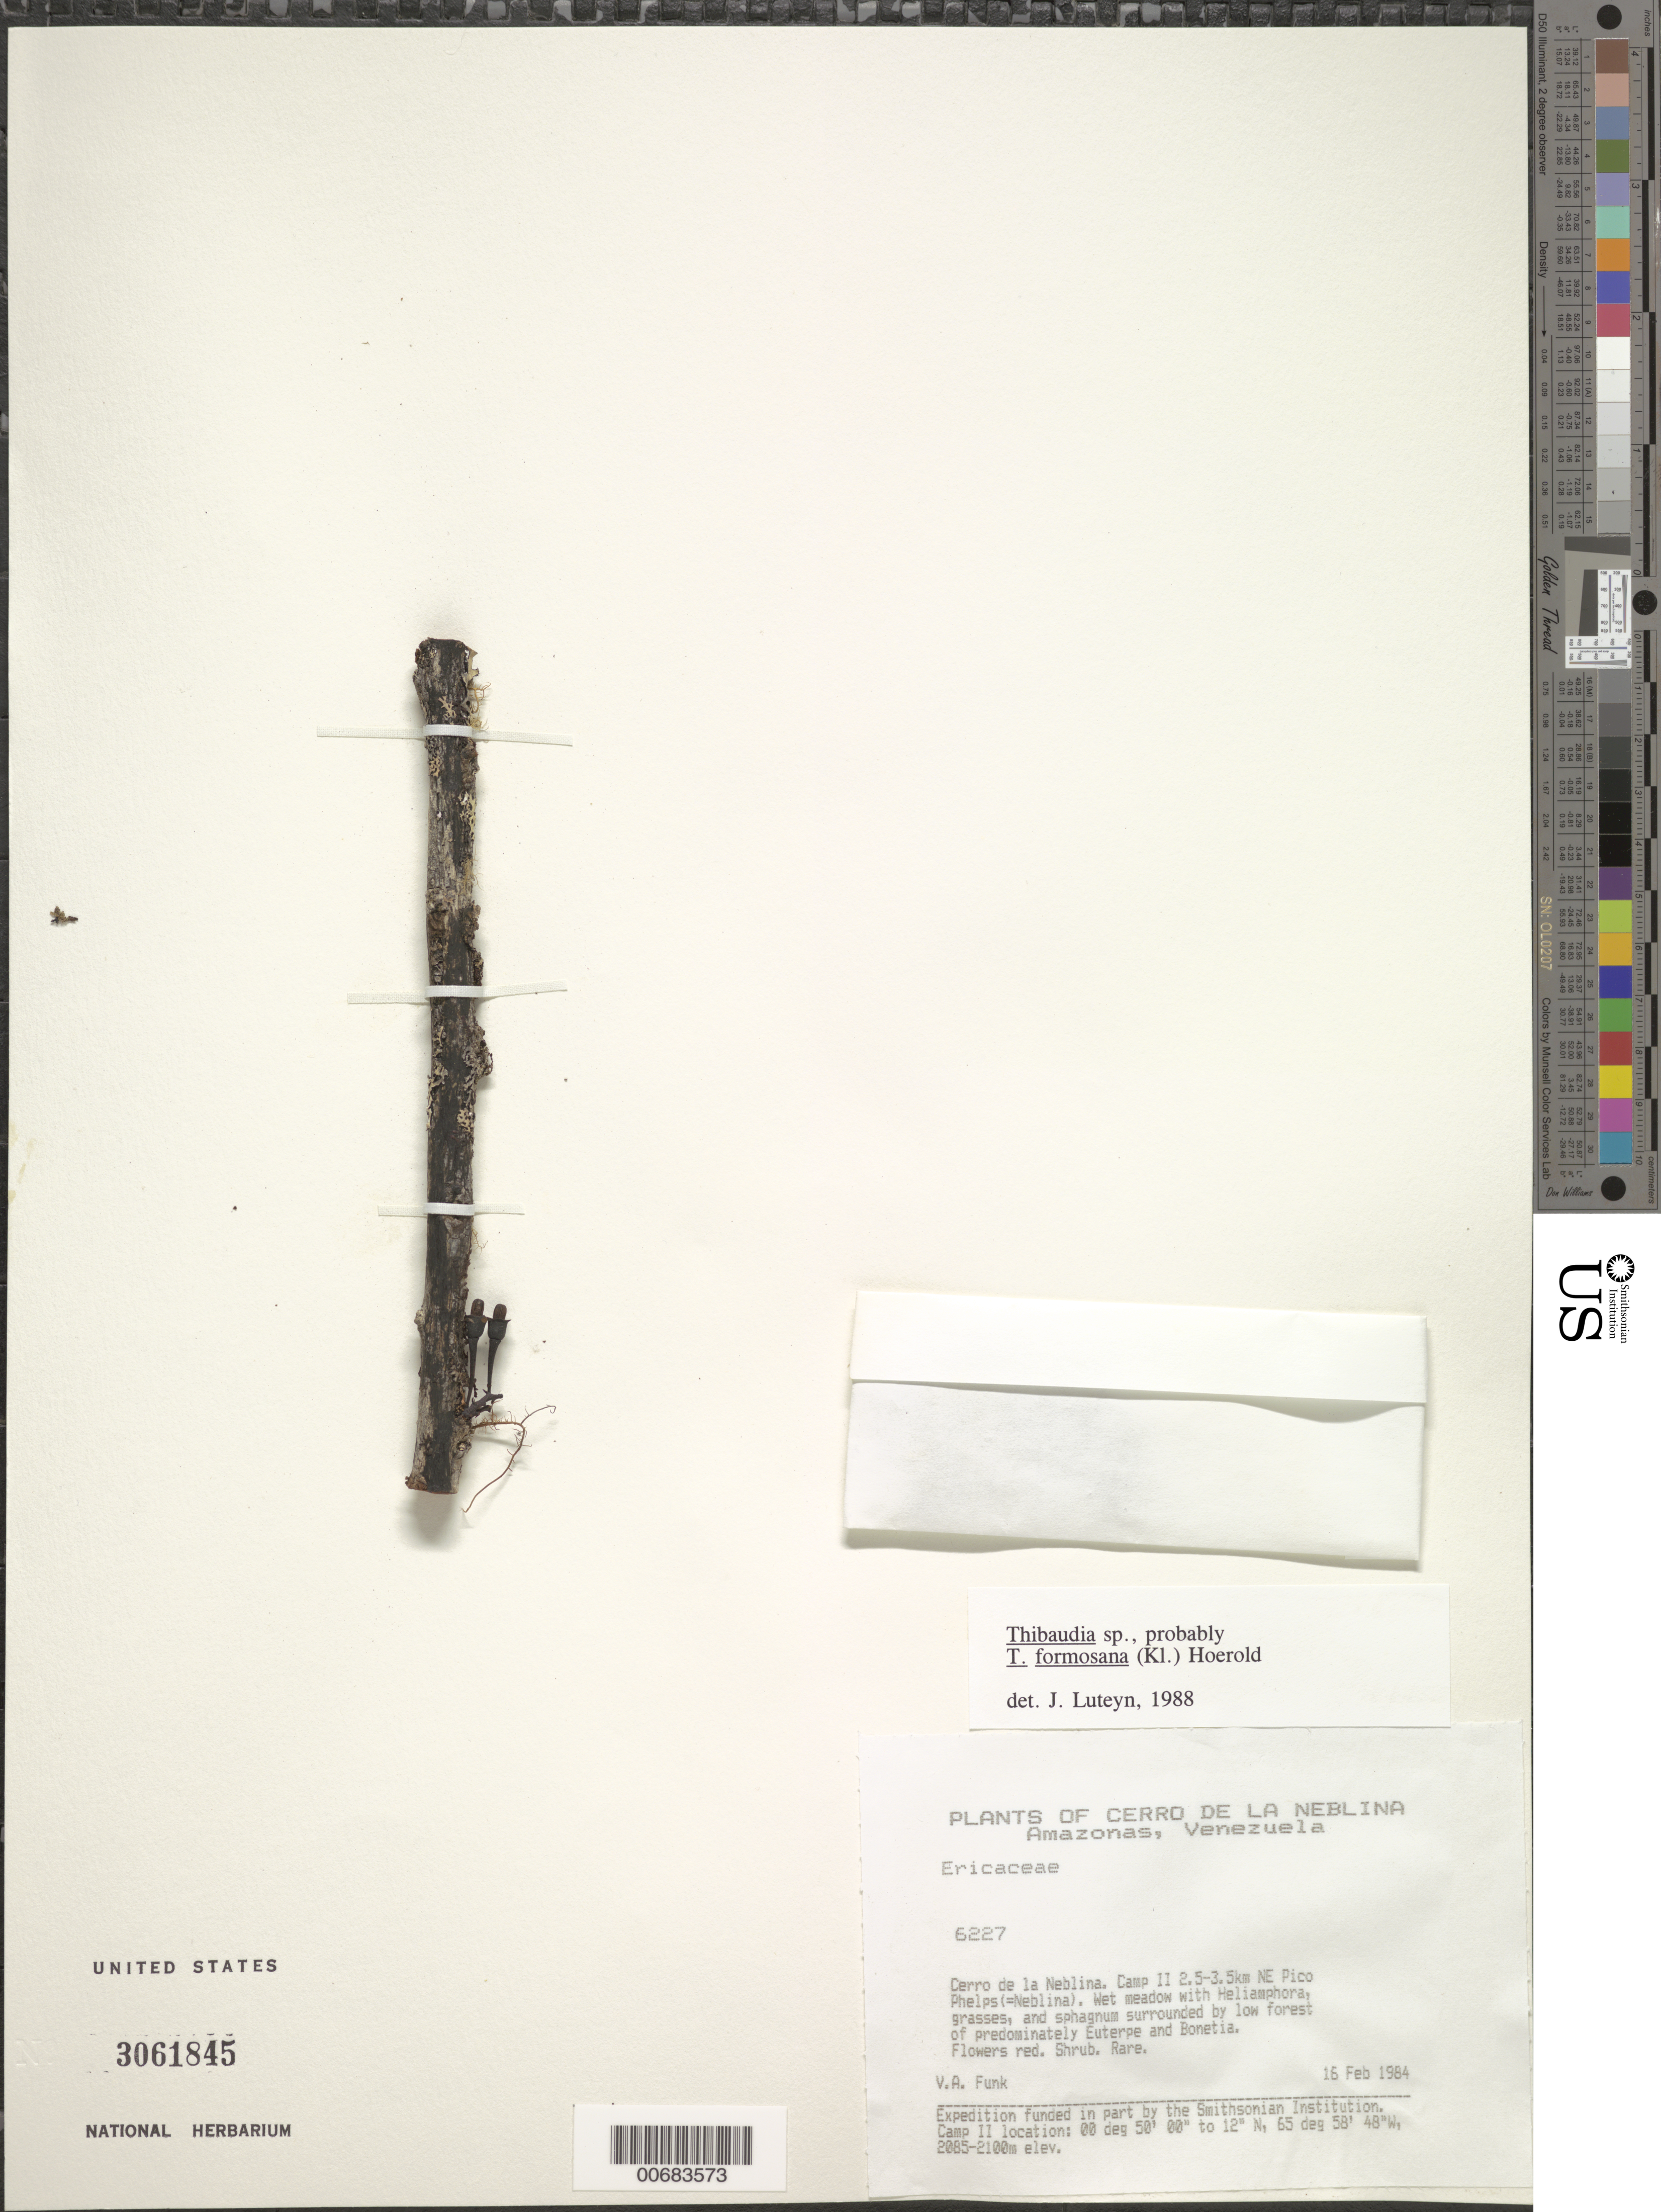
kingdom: Plantae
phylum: Tracheophyta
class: Magnoliopsida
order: Ericales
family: Ericaceae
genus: Thibaudia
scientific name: Thibaudia formosa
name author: (Klotzsch) Hoerold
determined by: Luteyn, J. L.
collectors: V. Funk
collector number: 6227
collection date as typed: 16-Feb-84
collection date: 1984-02-16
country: Venezuela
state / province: Amazonas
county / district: Río Negro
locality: Cerro de la Neblina, Camp II 2.5-3.5 km NE Pico Phelps (=Neblina)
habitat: Wet meadow w/ Heliamphora, grasses and sphagnum surrounded by low forest of predominately Euterpe and Bonetia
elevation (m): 2085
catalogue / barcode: US 3061845